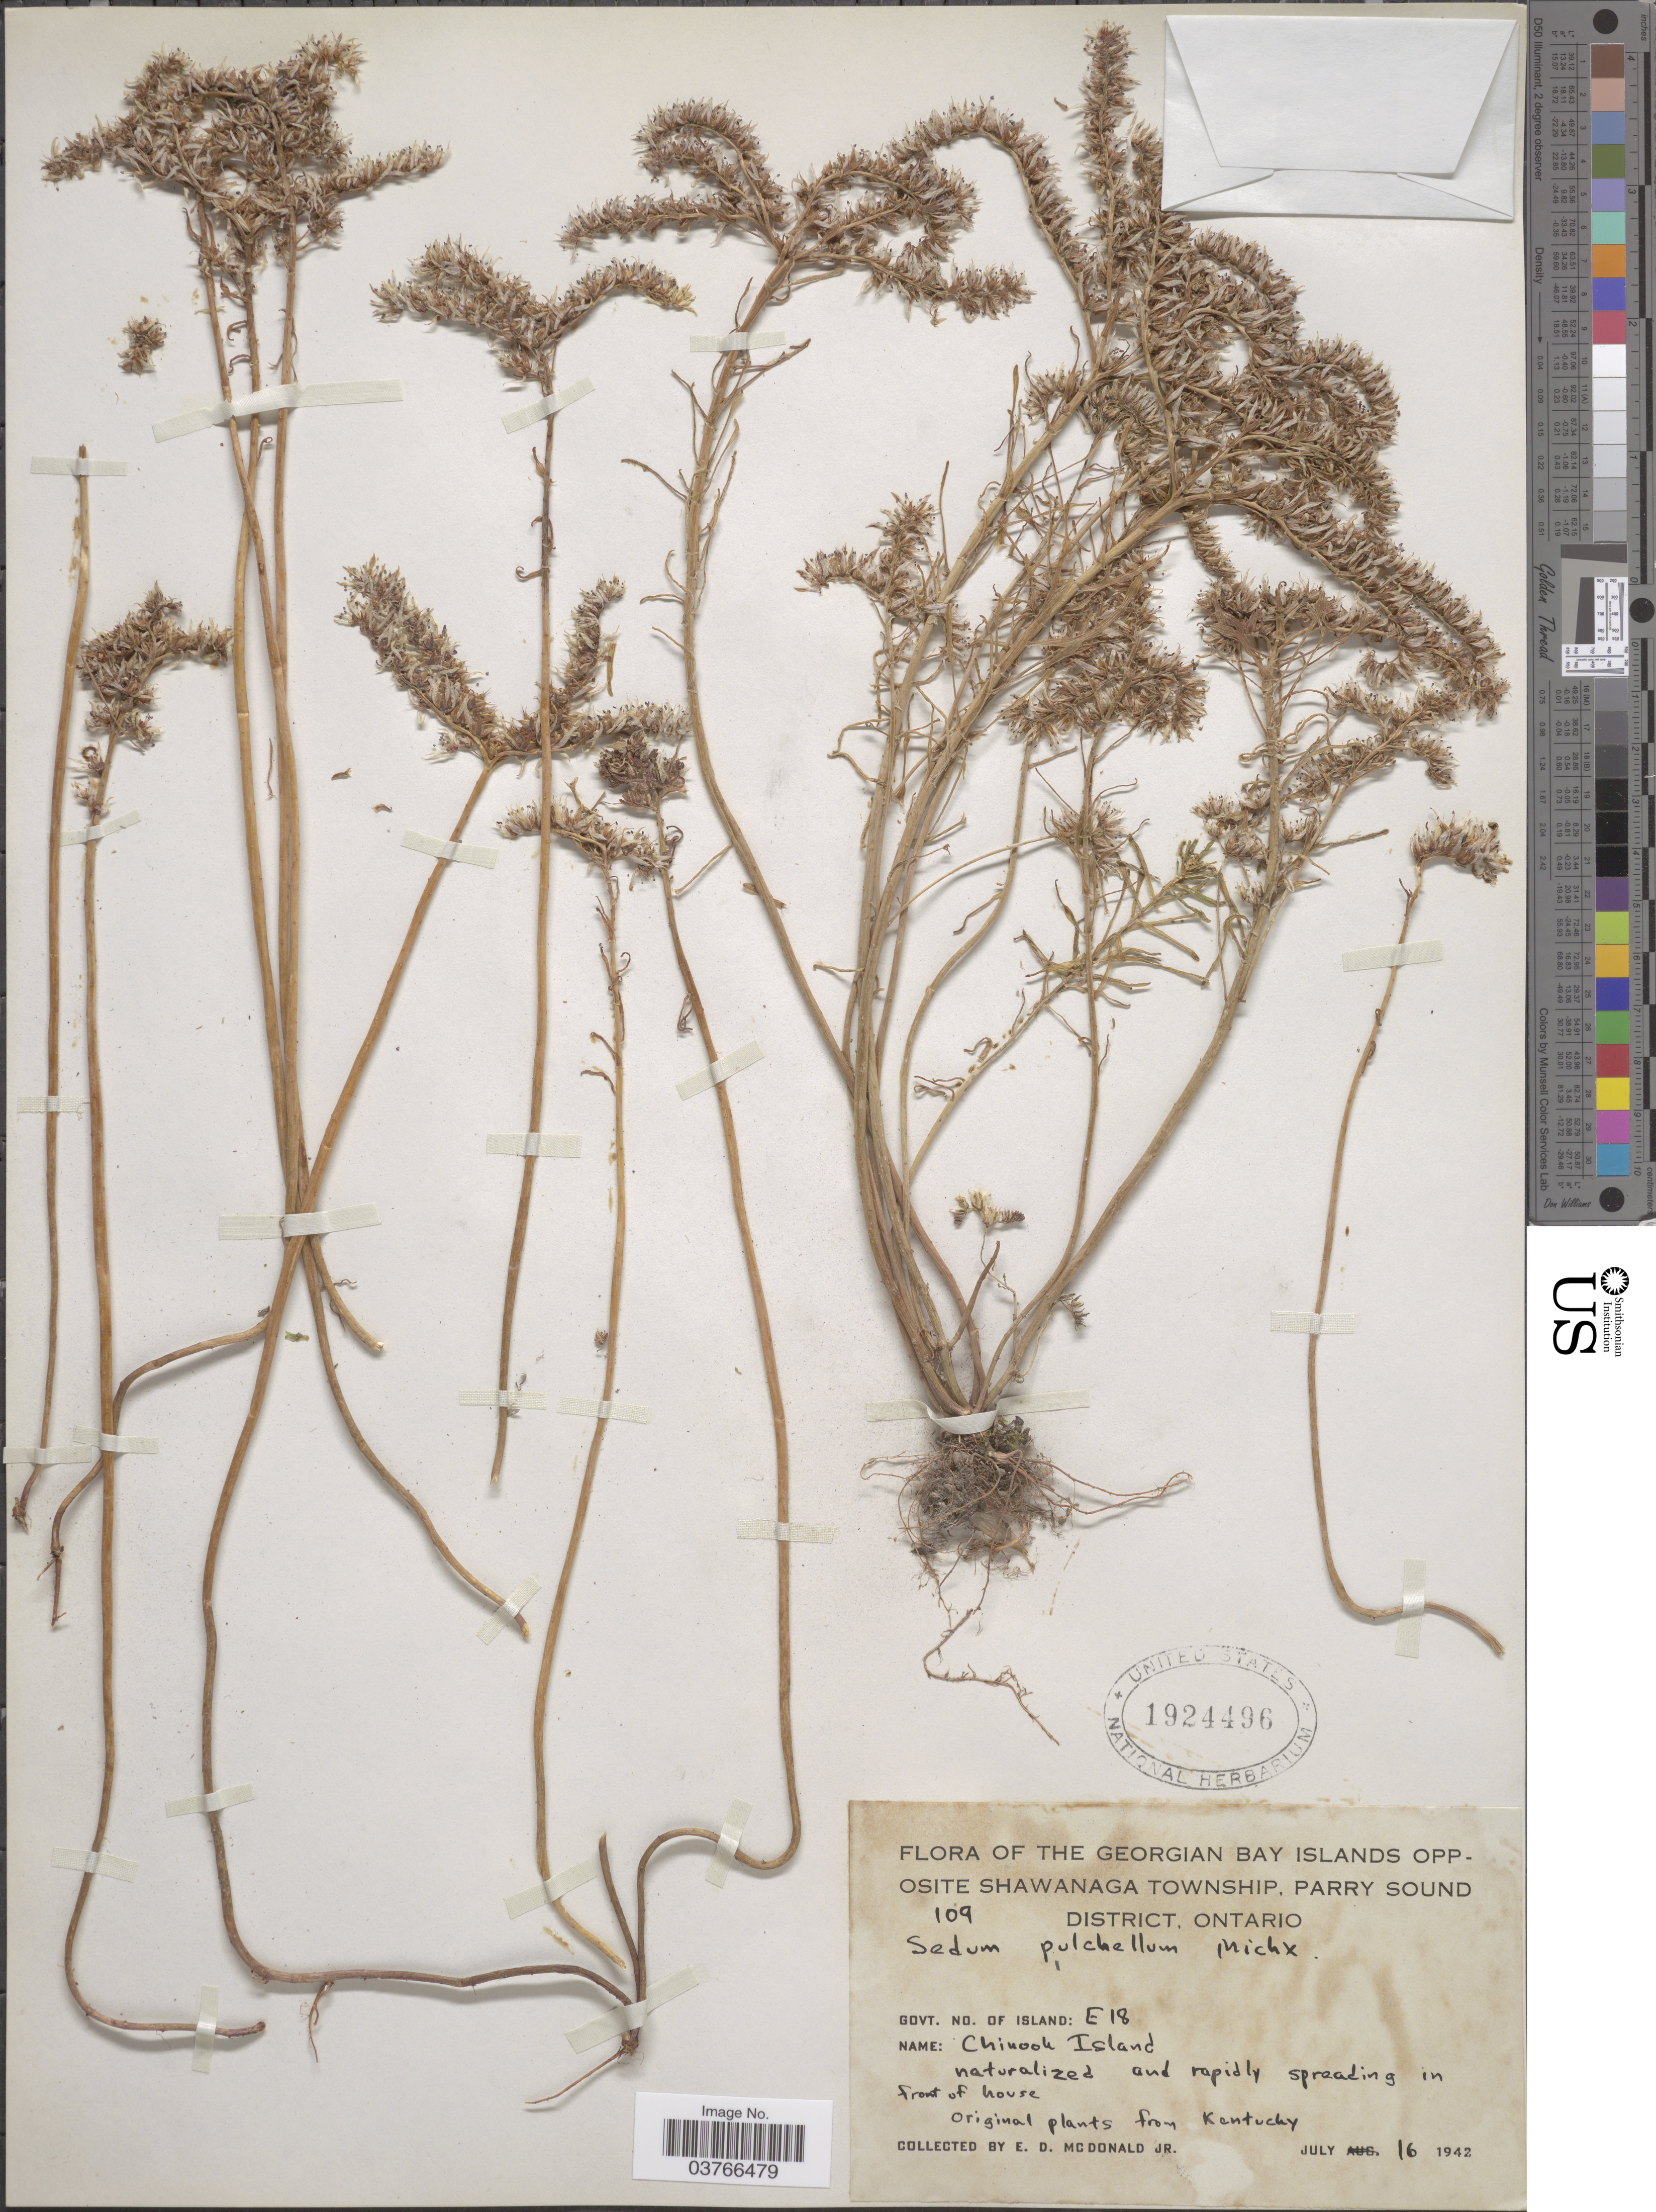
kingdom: Plantae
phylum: Tracheophyta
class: Magnoliopsida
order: Saxifragales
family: Crassulaceae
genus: Sedum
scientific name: Sedum pulchellum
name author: Michx.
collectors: E. D. McDonald Jr.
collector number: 109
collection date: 1942-07-16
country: Canada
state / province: Ontario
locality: The Georgian Bay Islands opposite Shawanaga Township, Parry Sound District. Govt. No. of Island: E18. Chinook Island.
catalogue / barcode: US 1924496